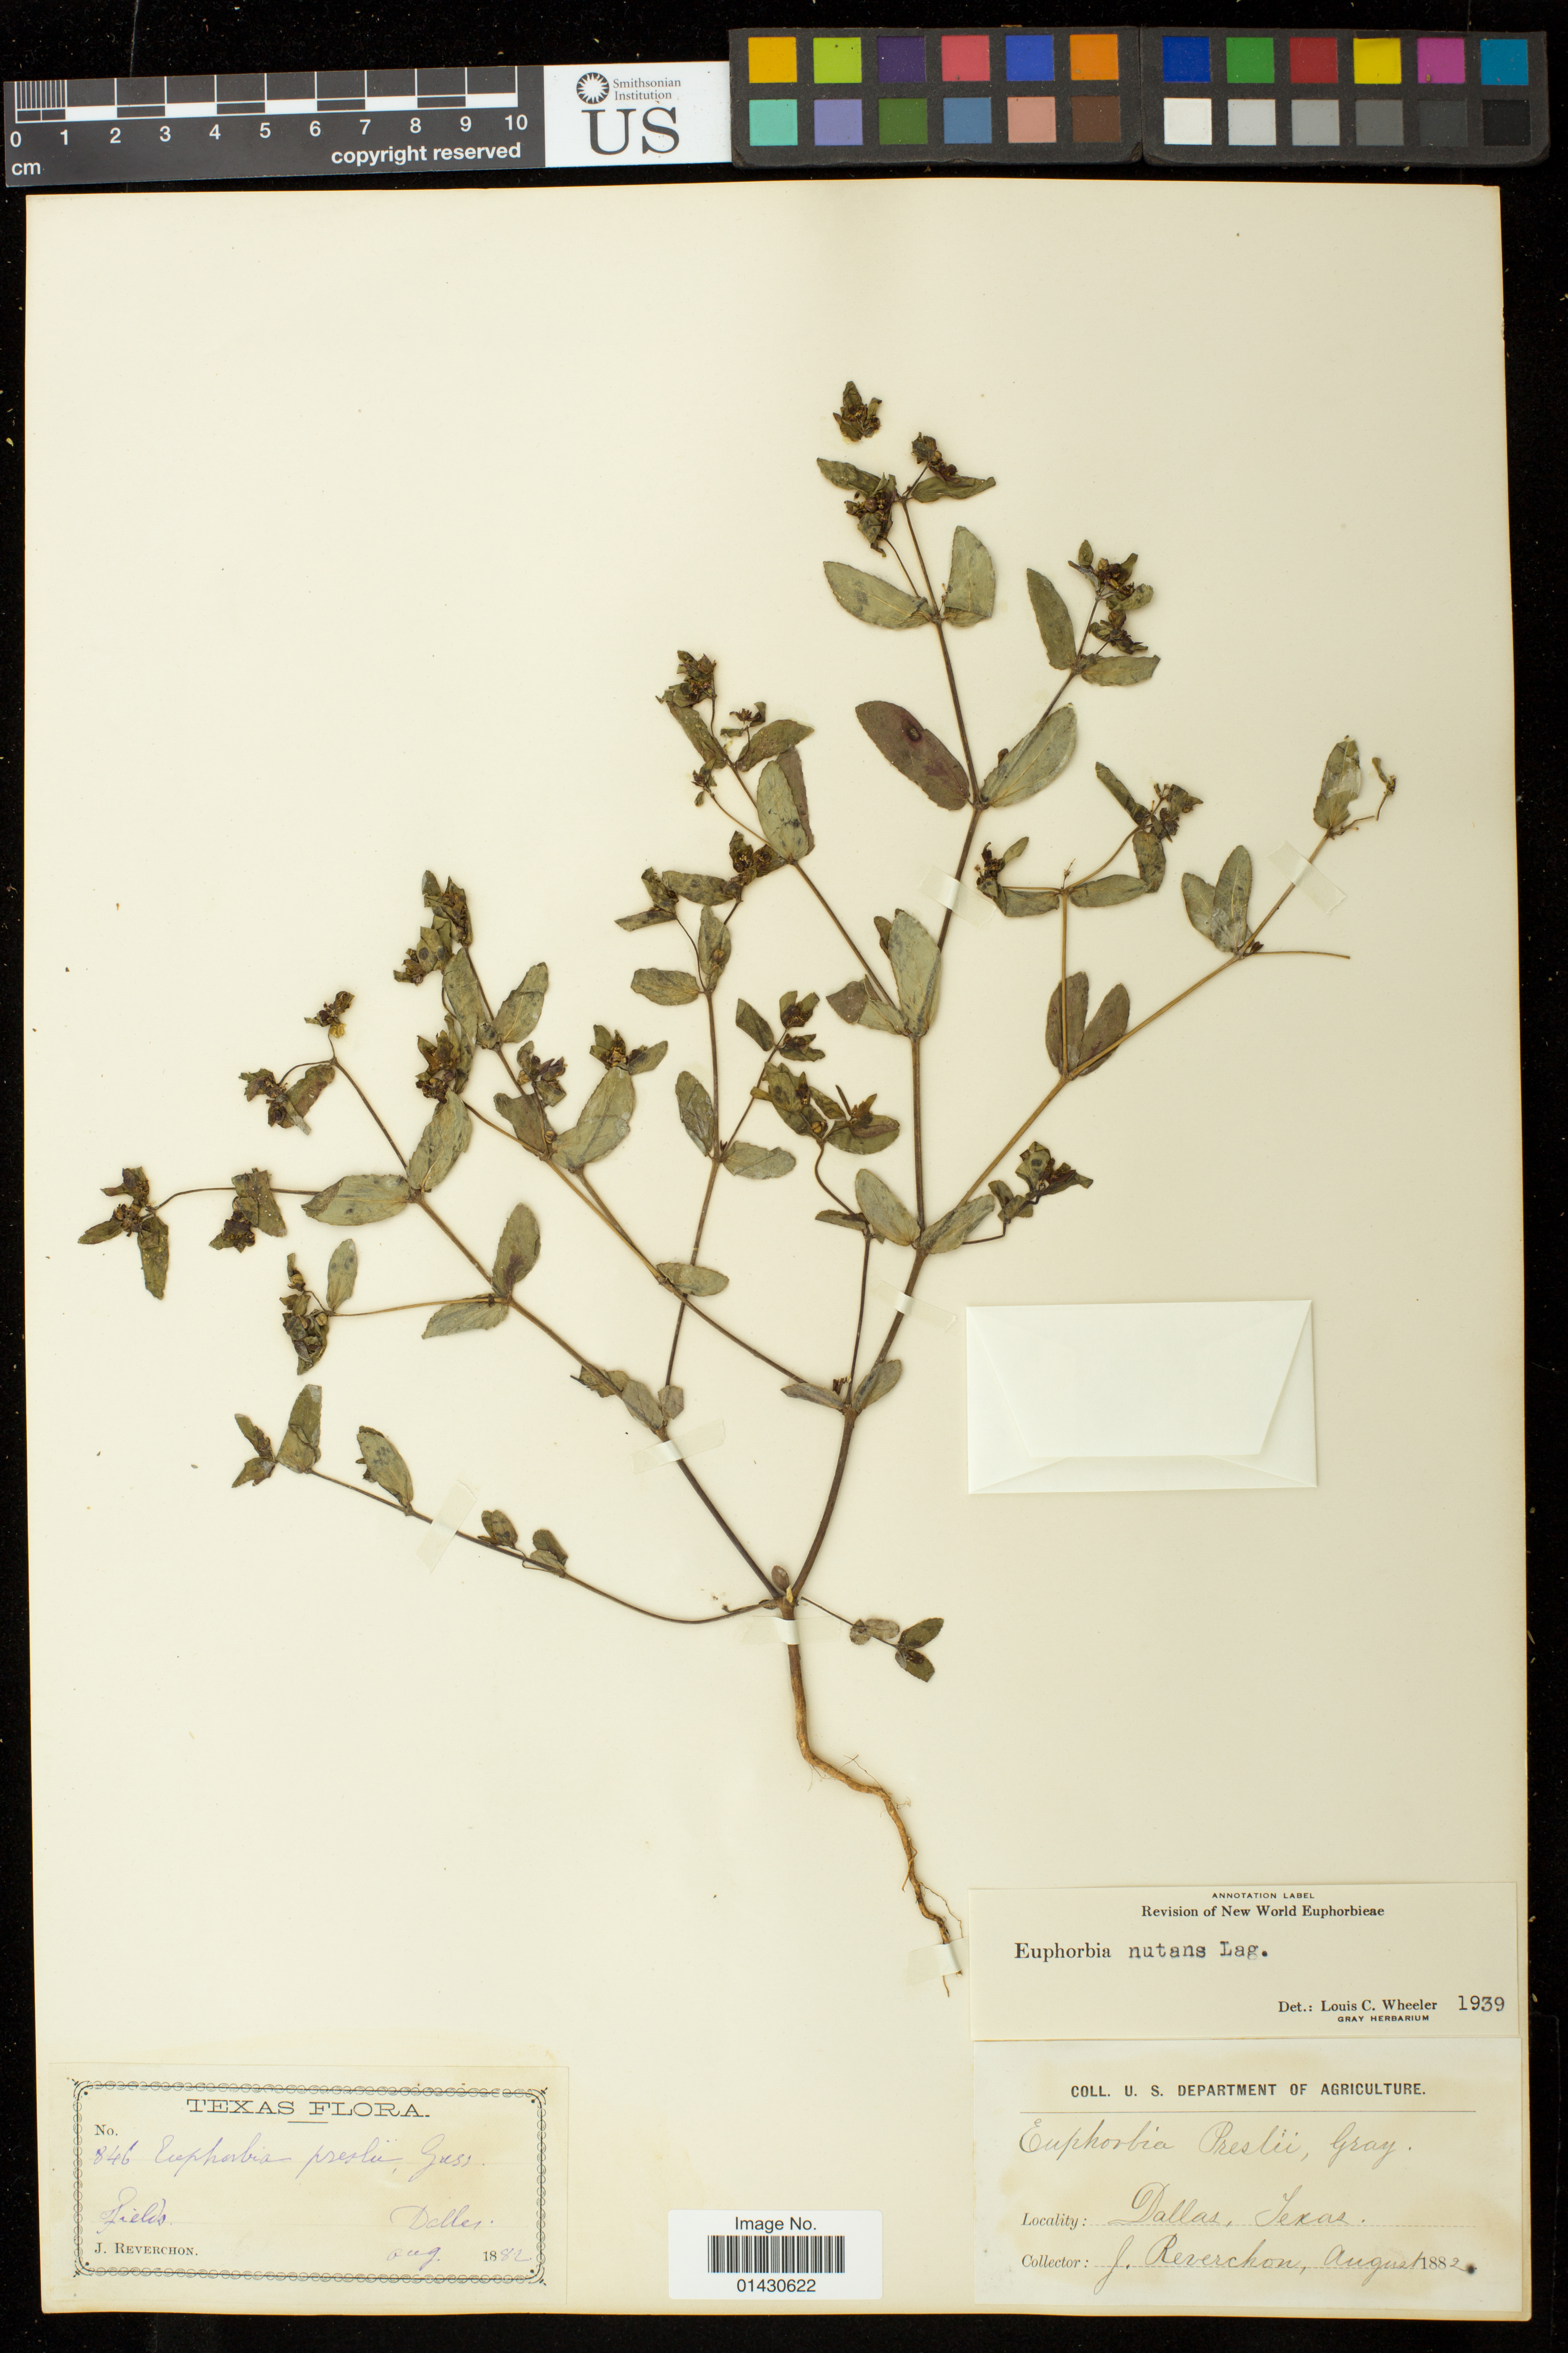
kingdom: Plantae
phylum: Tracheophyta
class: Magnoliopsida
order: Malpighiales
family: Euphorbiaceae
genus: Euphorbia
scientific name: Euphorbia maculata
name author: L.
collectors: J. Reverchon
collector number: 846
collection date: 1882-08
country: United States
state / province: Texas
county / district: Dallas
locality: Dallas